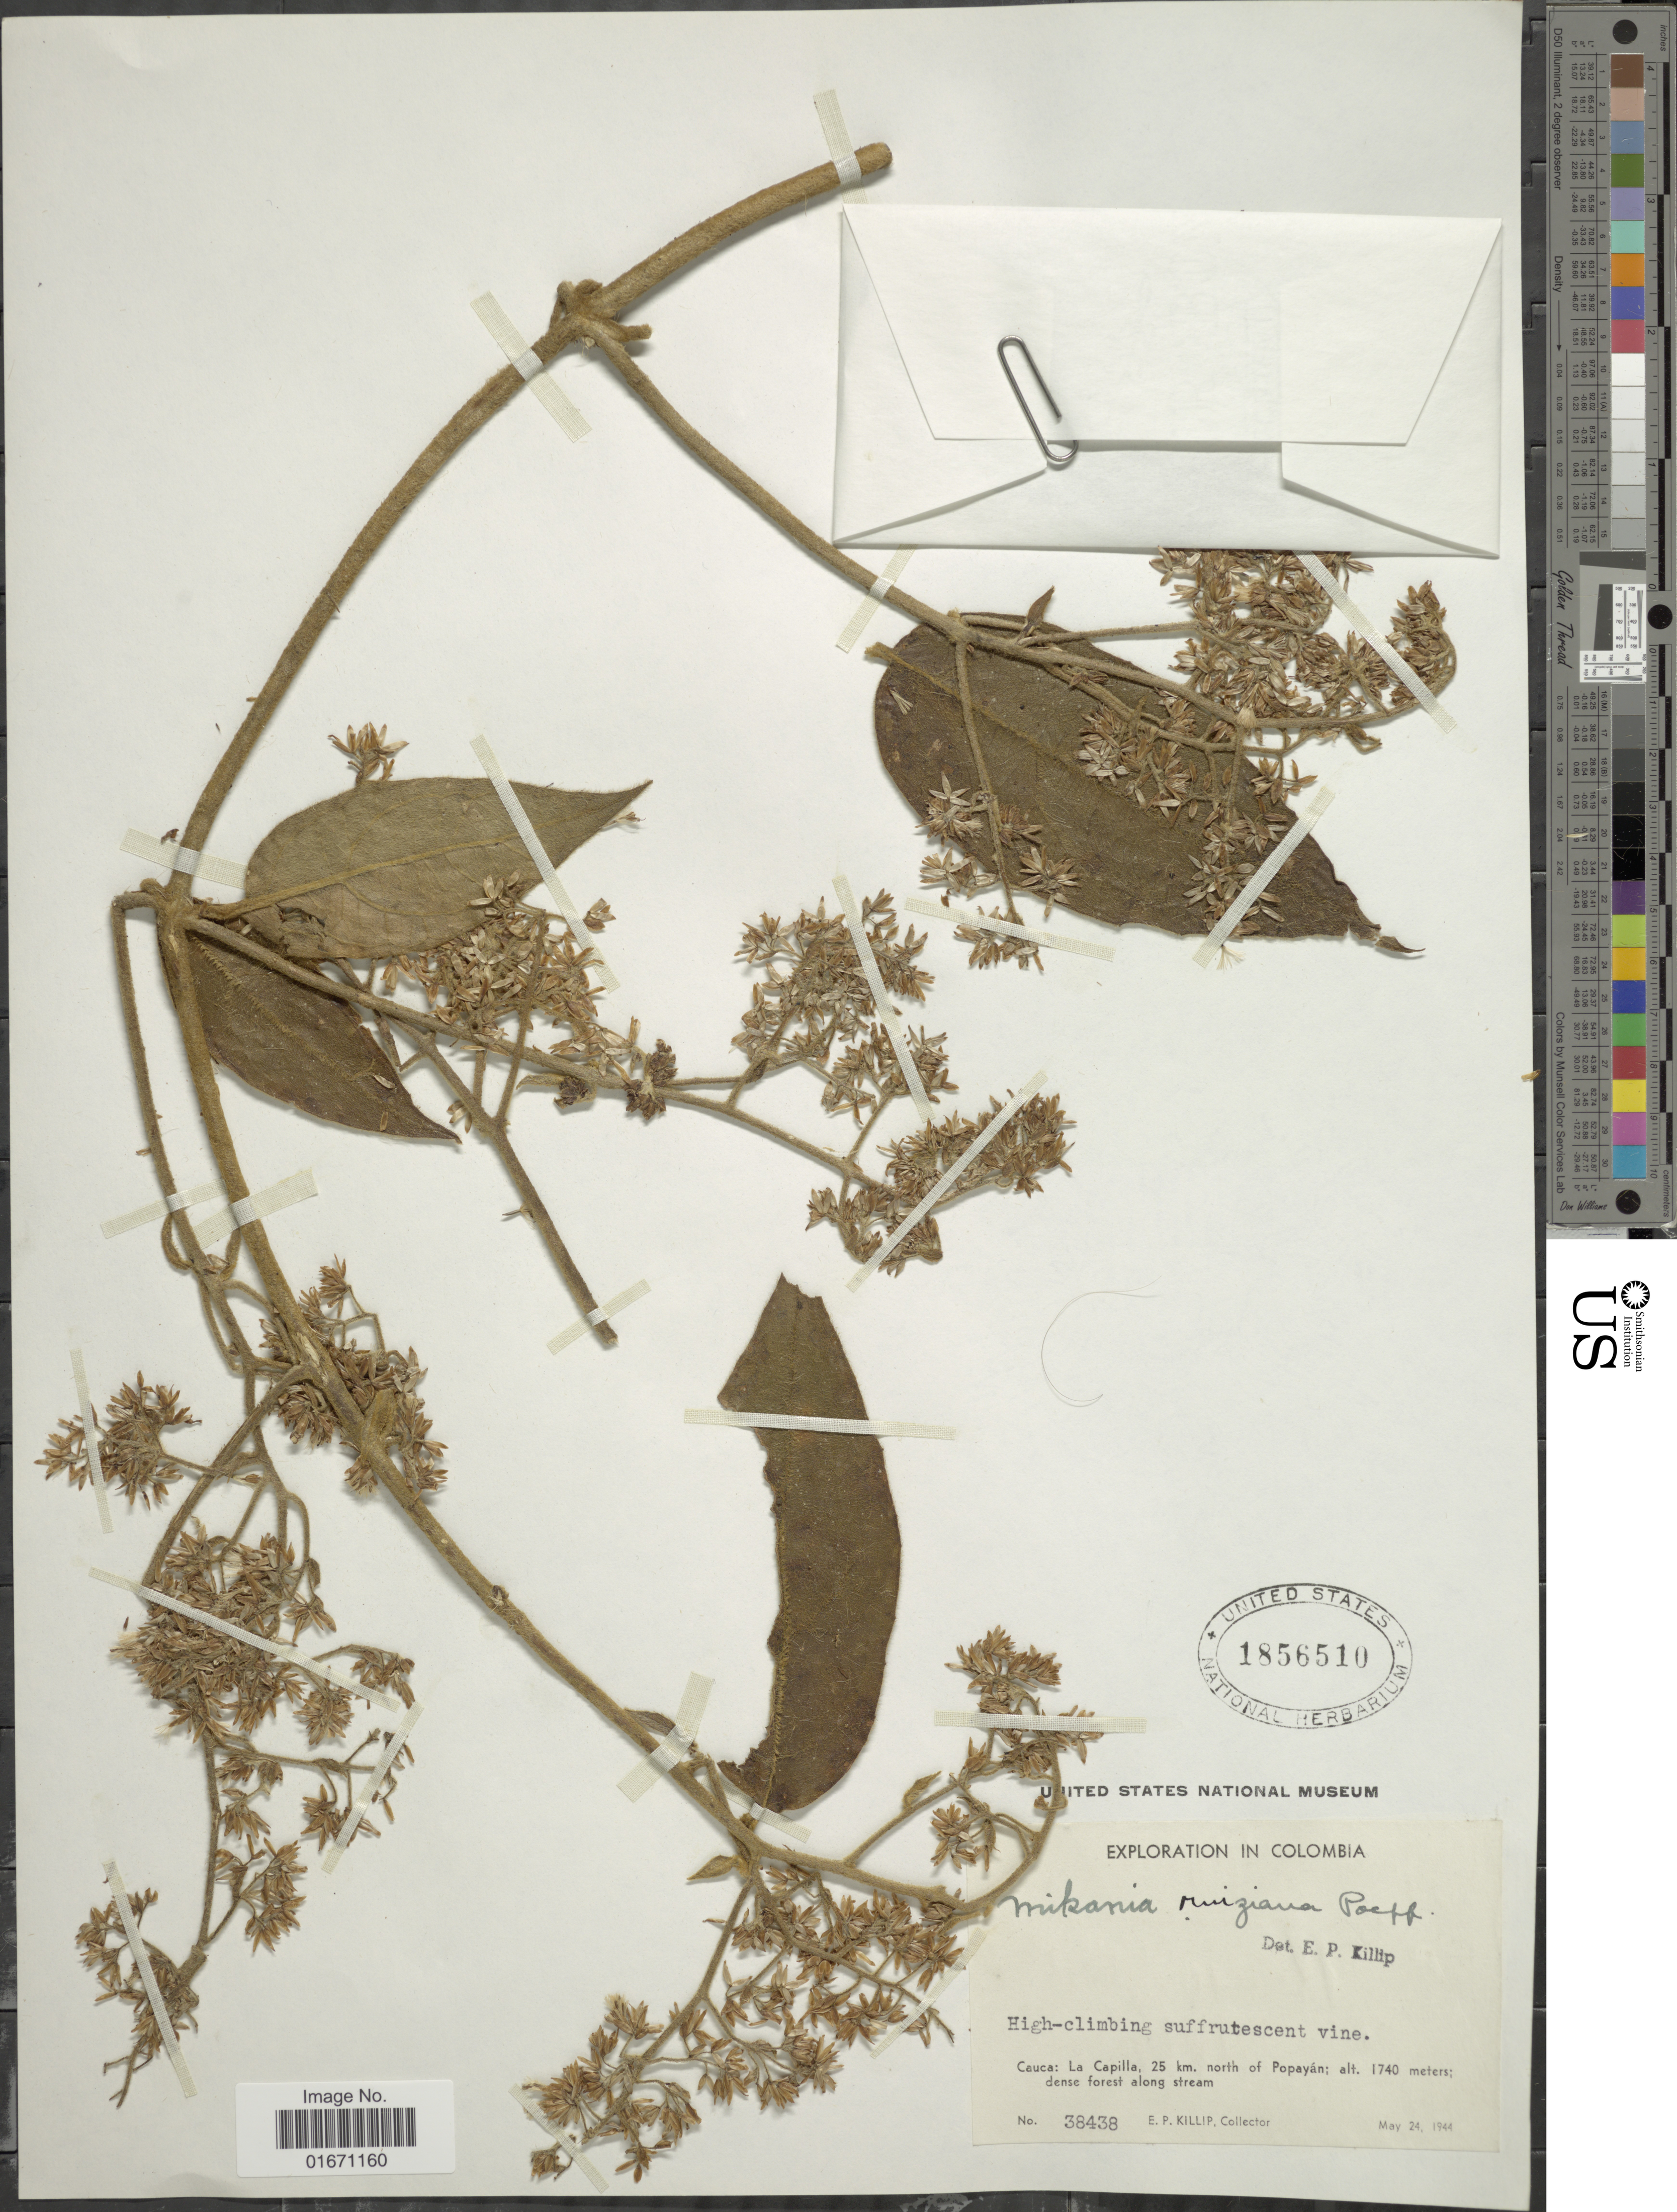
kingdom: Plantae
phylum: Tracheophyta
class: Magnoliopsida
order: Asterales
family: Asteraceae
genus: Mikania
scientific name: Mikania banisteriae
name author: DC.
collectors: E. P. Killip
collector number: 38438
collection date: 1944-05-24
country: Colombia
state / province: Cauca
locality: La Capilla, 25 km north of Popayan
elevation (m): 1740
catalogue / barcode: US 1856510